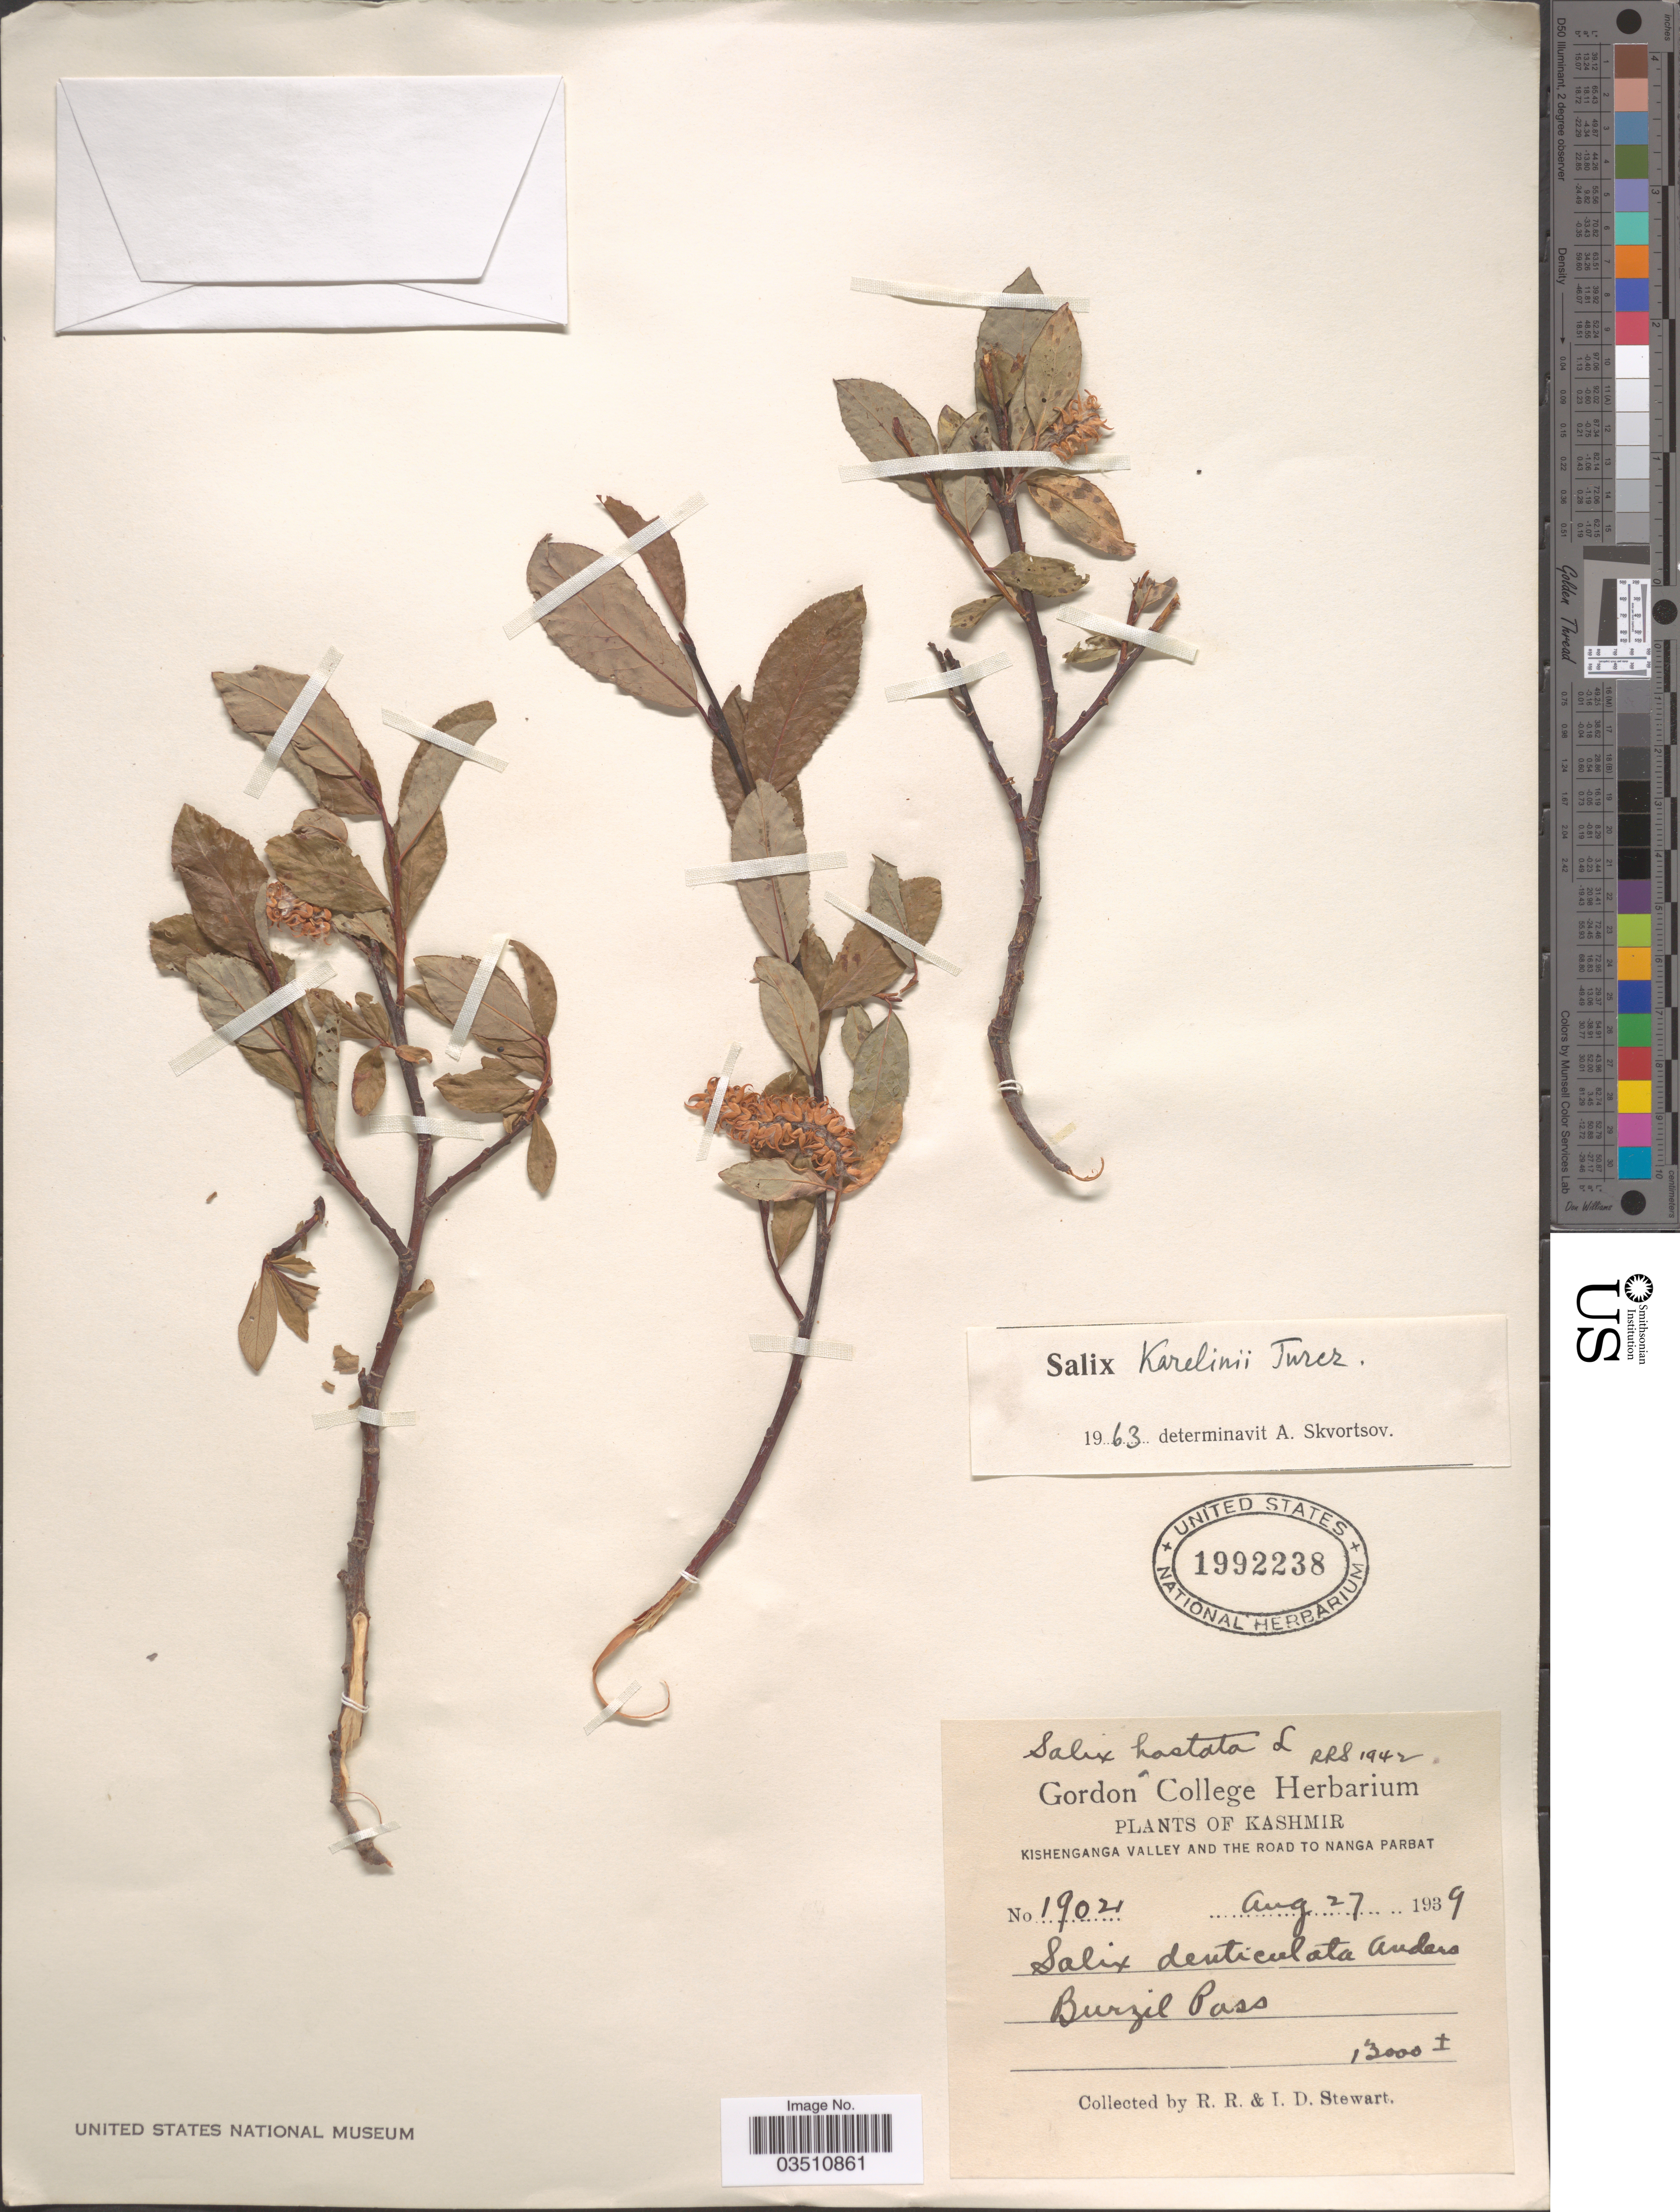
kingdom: Plantae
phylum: Tracheophyta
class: Magnoliopsida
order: Malpighiales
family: Salicaceae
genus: Salix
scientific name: Salix karelinii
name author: Turcz. ex Stschegl.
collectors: R. Stewart & I. Stewart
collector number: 19021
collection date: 1939-08-27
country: India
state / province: Jammu and Kashmir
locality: Kashmir. Kishenganga Valley and the road to Nanga Parbat. Burzil Pass.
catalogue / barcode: US 1992238